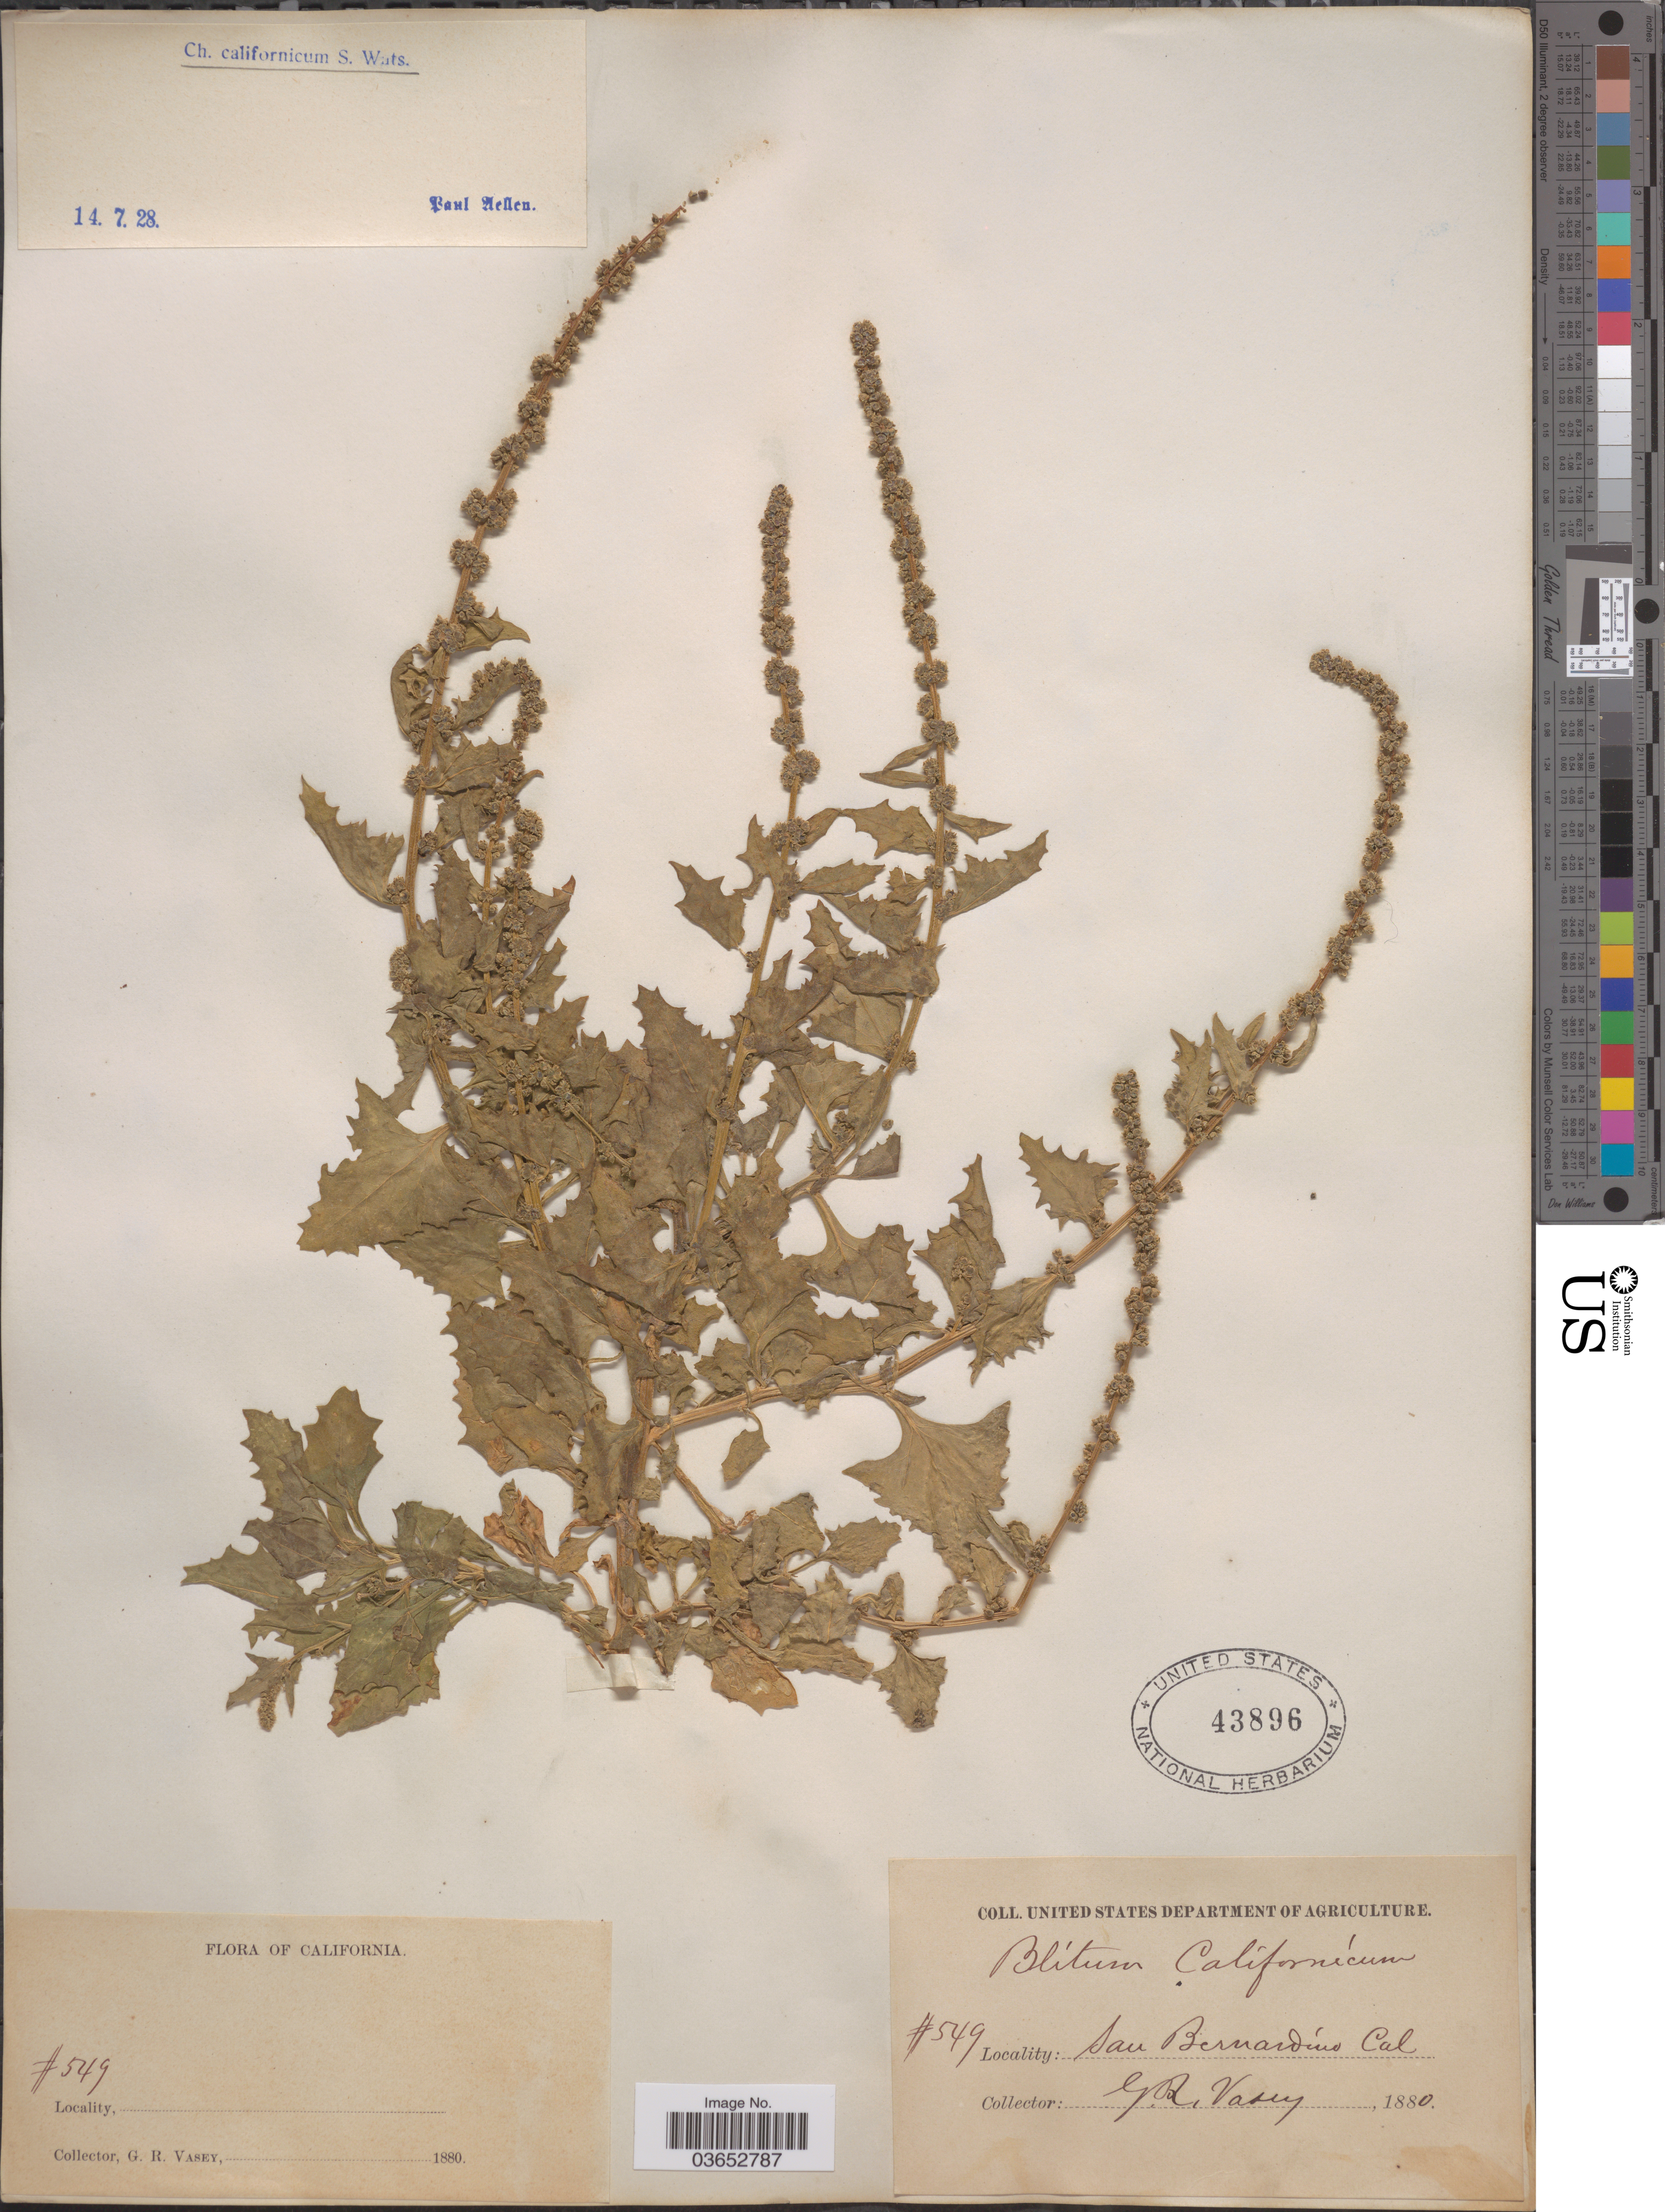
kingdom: Plantae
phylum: Tracheophyta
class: Magnoliopsida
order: Caryophyllales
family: Amaranthaceae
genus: Chenopodium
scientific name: Chenopodium californicum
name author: S. Watson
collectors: G. R. Vasey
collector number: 549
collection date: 1880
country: United States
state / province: California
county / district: San Bernardino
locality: San Bernardino.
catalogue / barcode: US 43896